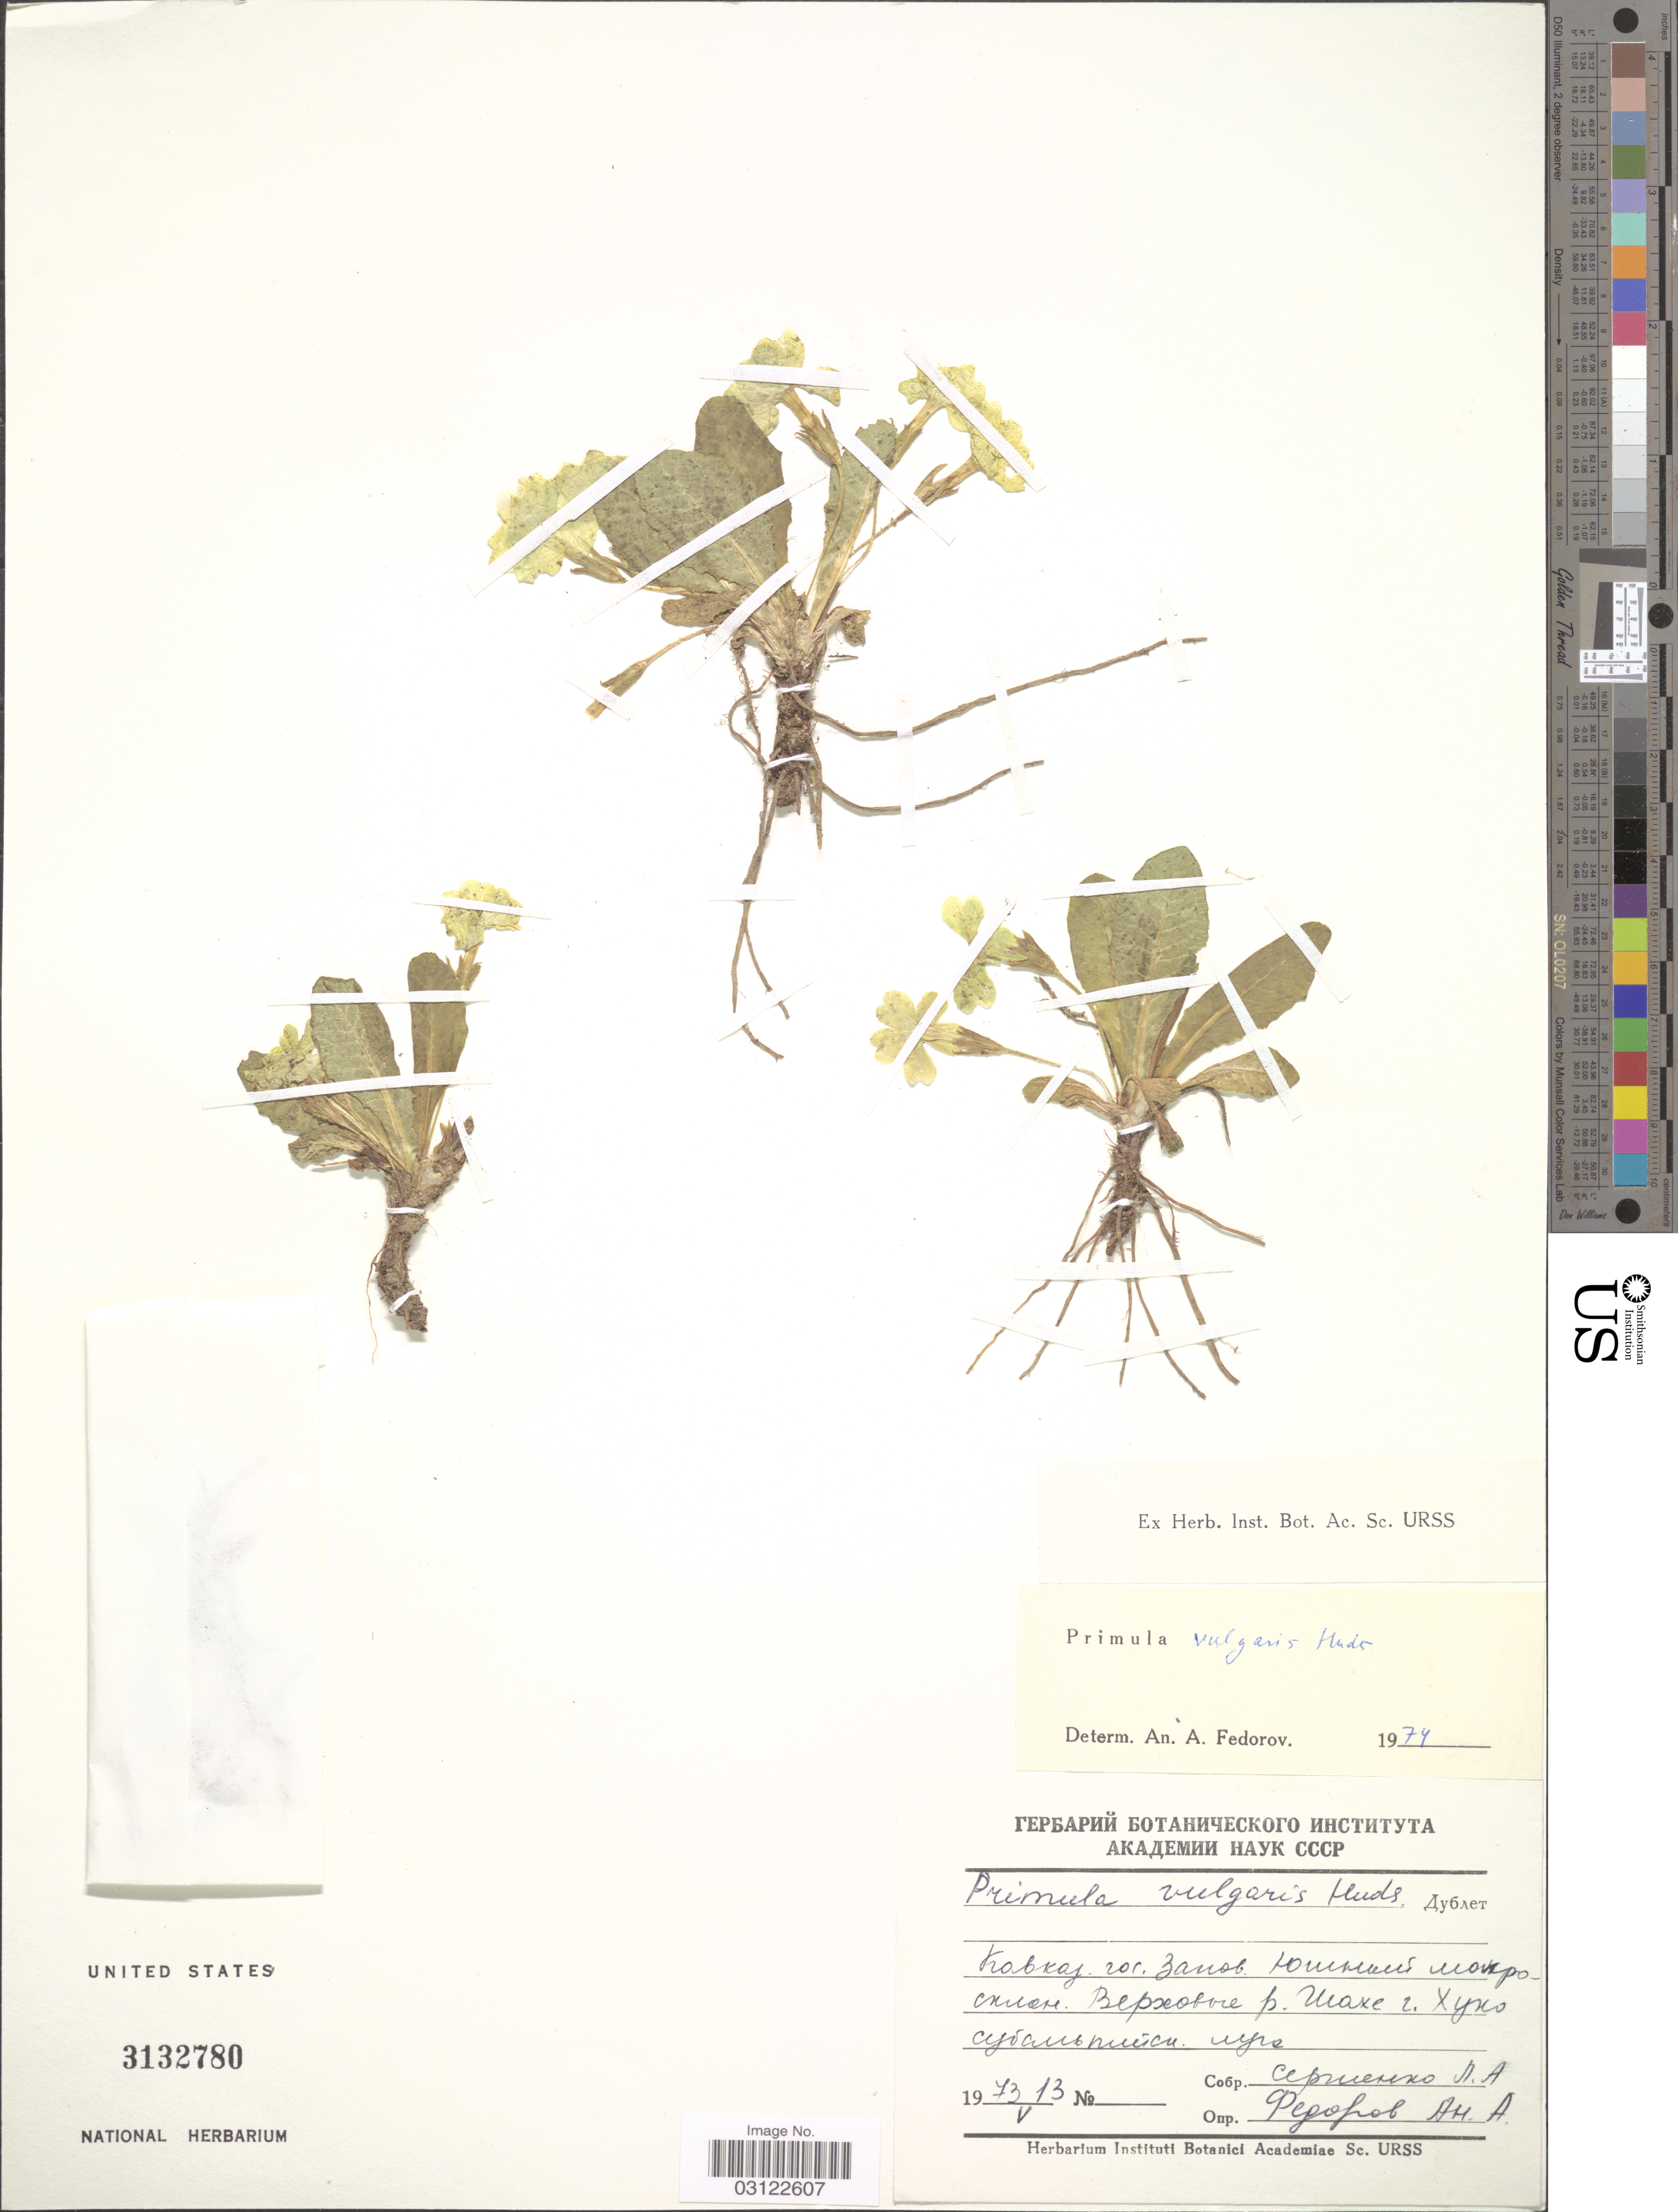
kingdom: Plantae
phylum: Tracheophyta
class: Magnoliopsida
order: Ericales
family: Primulaceae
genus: Primula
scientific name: Primula vulgaris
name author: Huds.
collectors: A. Fedeorov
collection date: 1973-05-13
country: Russian Federation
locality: River Shakhe, Khuko Mtn.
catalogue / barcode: US 3132780